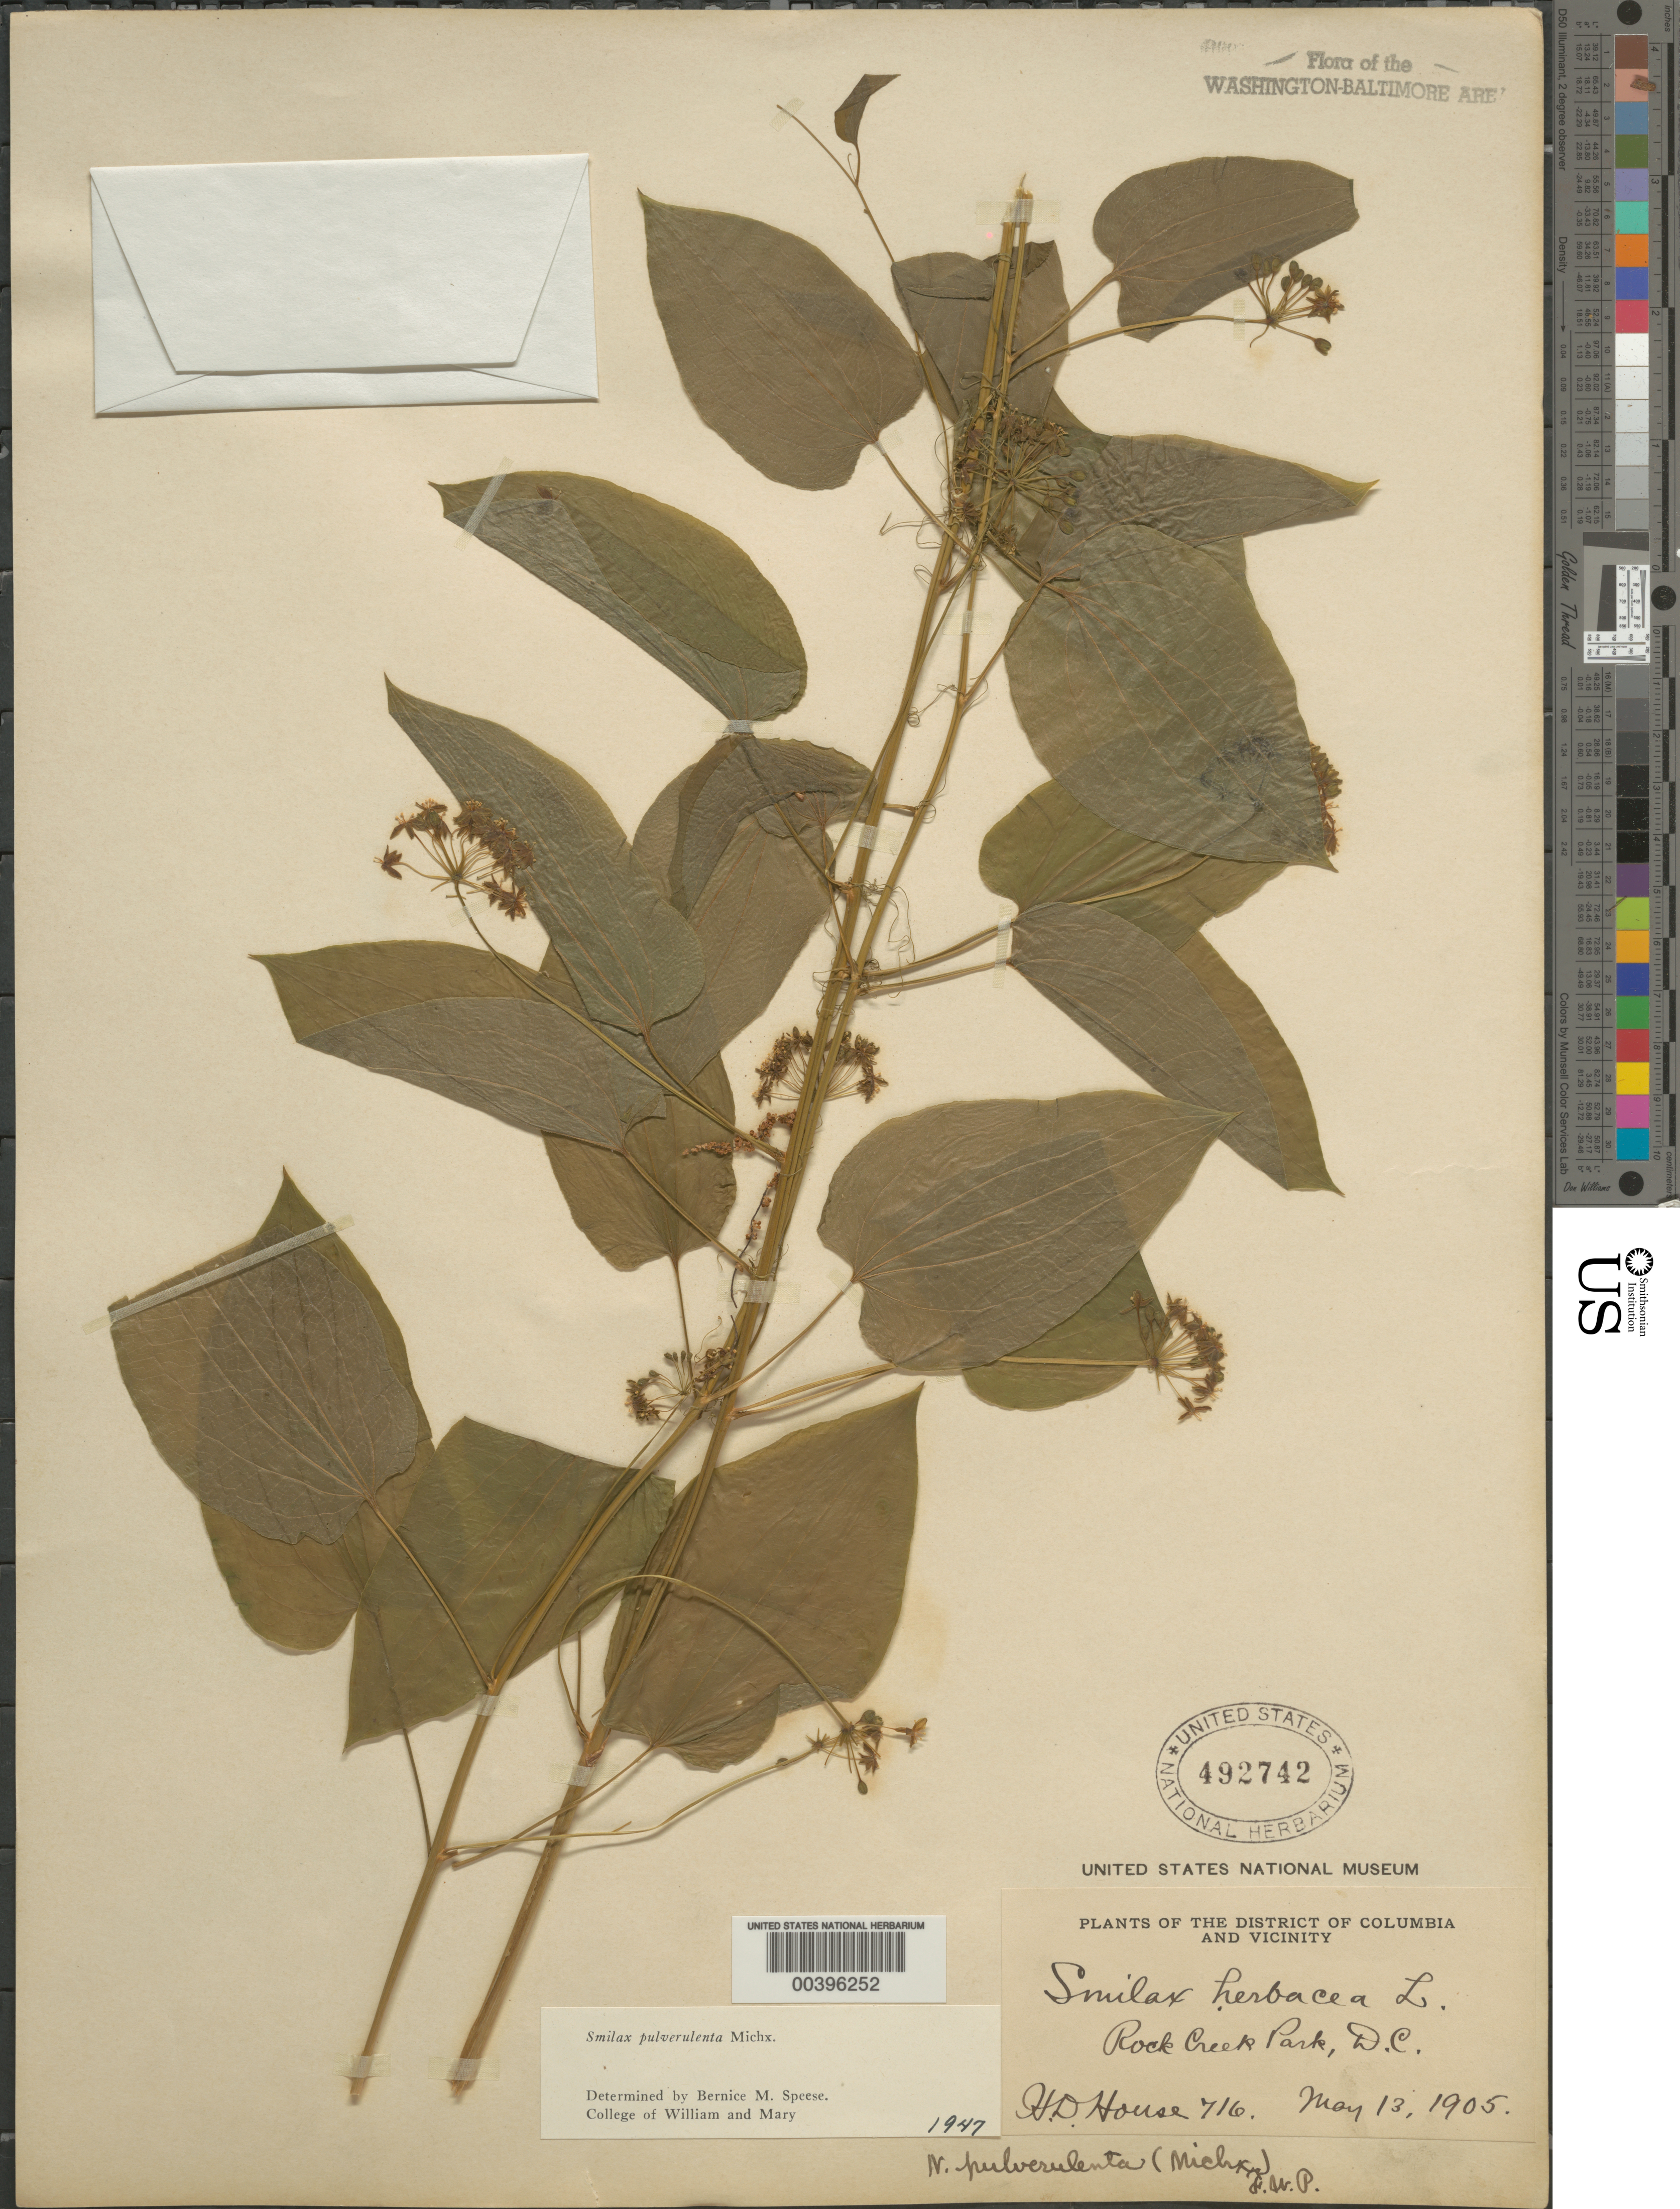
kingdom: Plantae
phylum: Tracheophyta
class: Liliopsida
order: Liliales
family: Smilacaceae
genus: Smilax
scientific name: Smilax pulverulenta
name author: Michx.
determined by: Speese, B. M.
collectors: H. D. House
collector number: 716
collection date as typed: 13 May 1905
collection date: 1905-05-13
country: United States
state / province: District of Columbia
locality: Rock Creek Park Rock Creek Park and vicinity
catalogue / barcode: US 492742